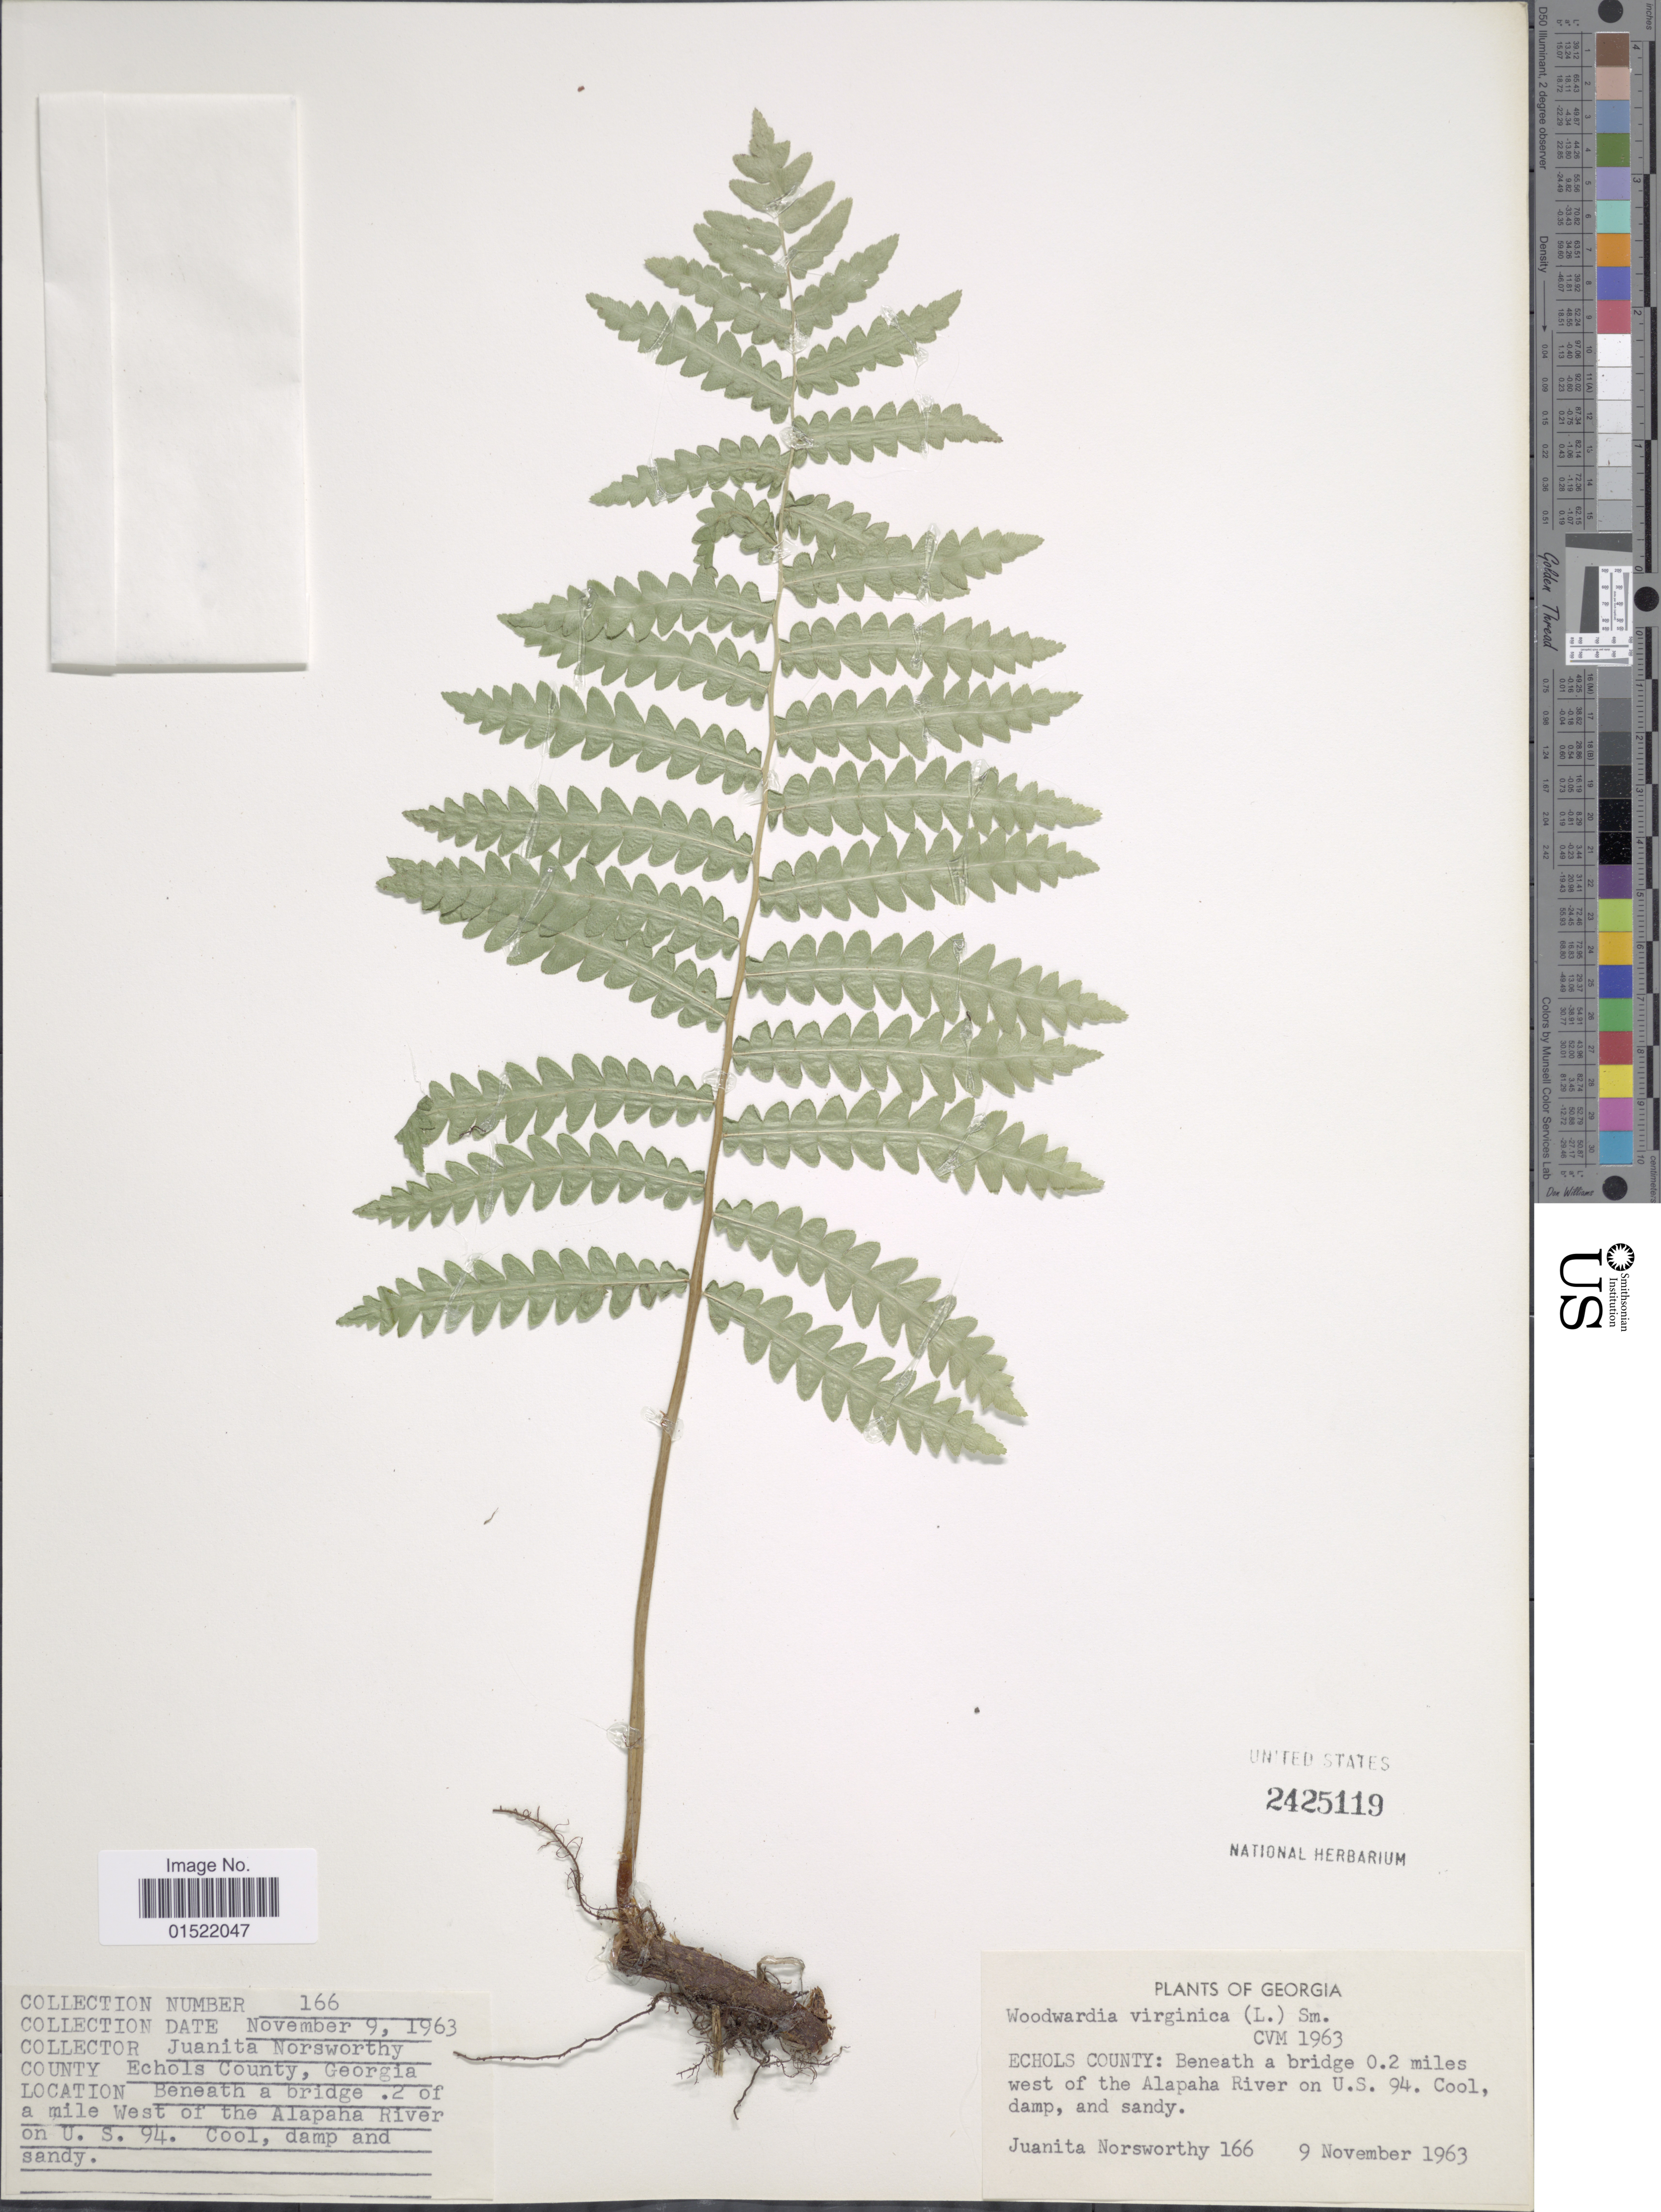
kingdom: Plantae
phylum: Tracheophyta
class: Polypodiopsida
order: Polypodiales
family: Blechnaceae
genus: Woodwardia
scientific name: Woodwardia virginica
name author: (L.) R.M. Sm.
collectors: J. Norsworthy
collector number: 166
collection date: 1963-11-09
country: United States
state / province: Georgia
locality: Echols County: beneath a bridge 0.2 miles west of the Alapaha River on U.S. 94, Cool, damp and sandy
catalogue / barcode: US 2425119